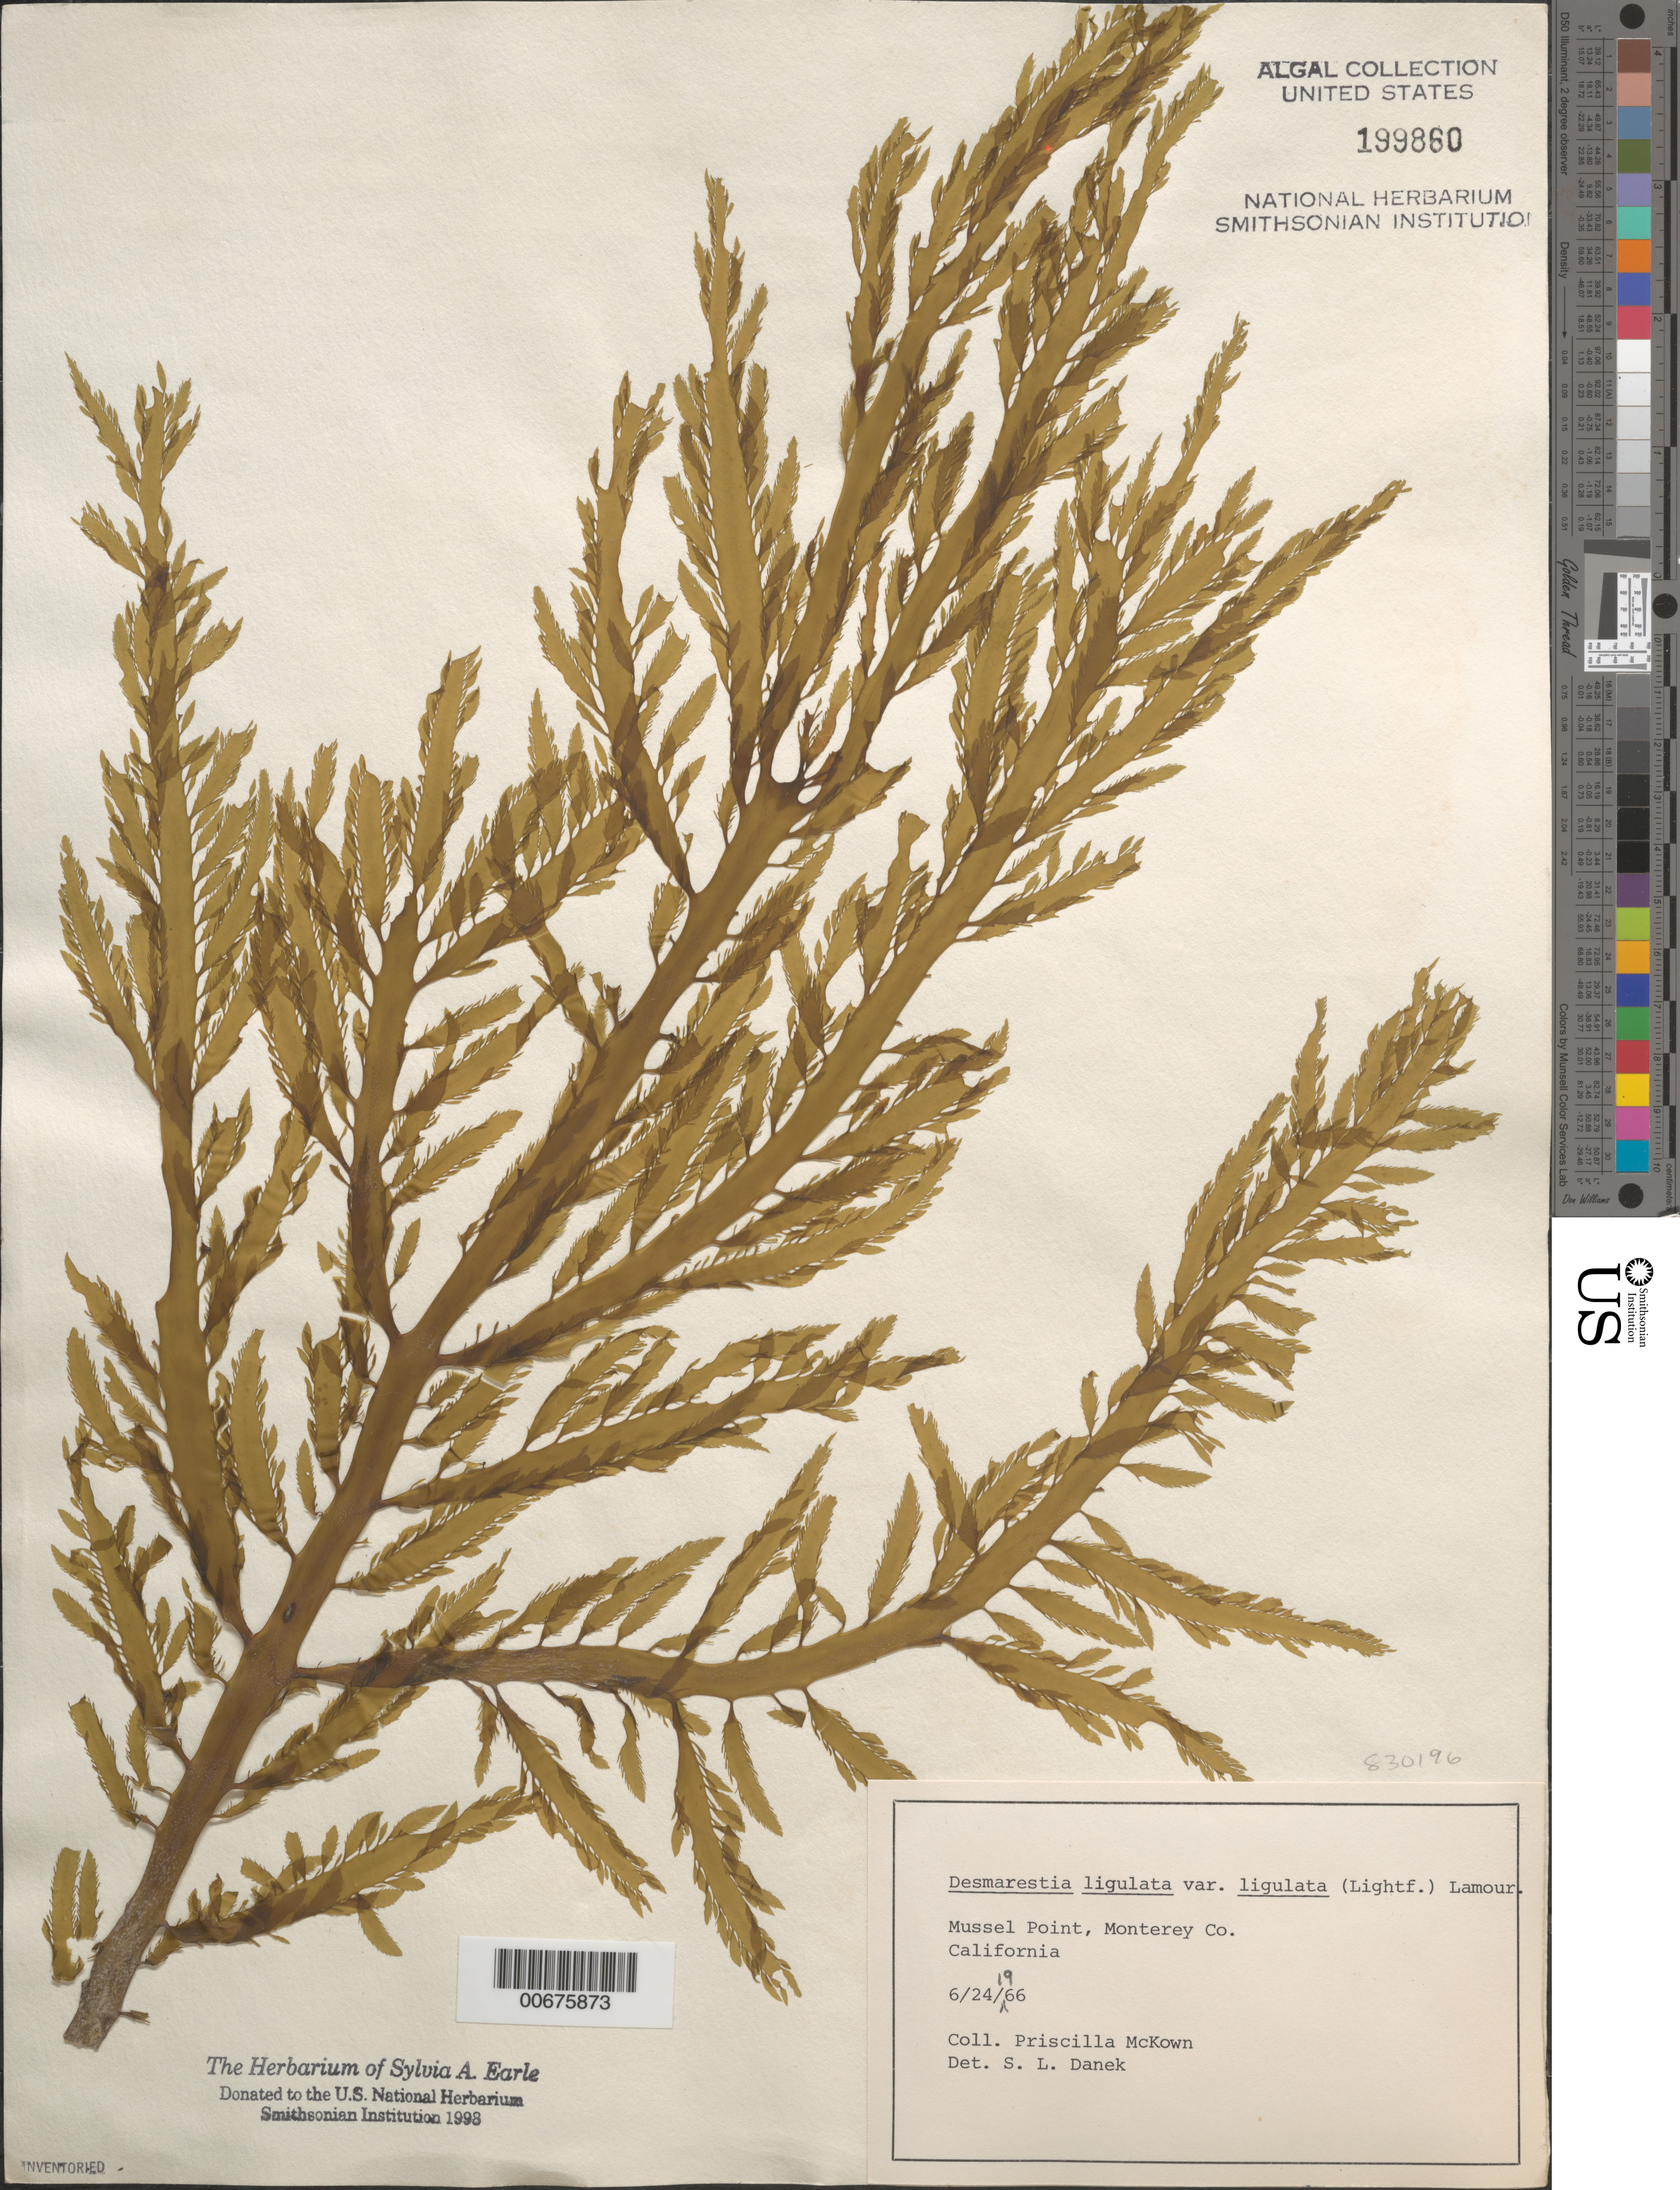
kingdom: Chromista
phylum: Ochrophyta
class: Phaeophyceae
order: Desmarestiales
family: Desmarestiaceae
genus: Desmarestia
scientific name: Desmarestia ligulata var. ligulata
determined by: Danek, S. L.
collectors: P. McKown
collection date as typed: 24 Jun 1966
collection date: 1966-06-24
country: United States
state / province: California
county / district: Monterey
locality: Mussel Point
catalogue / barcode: US 199860